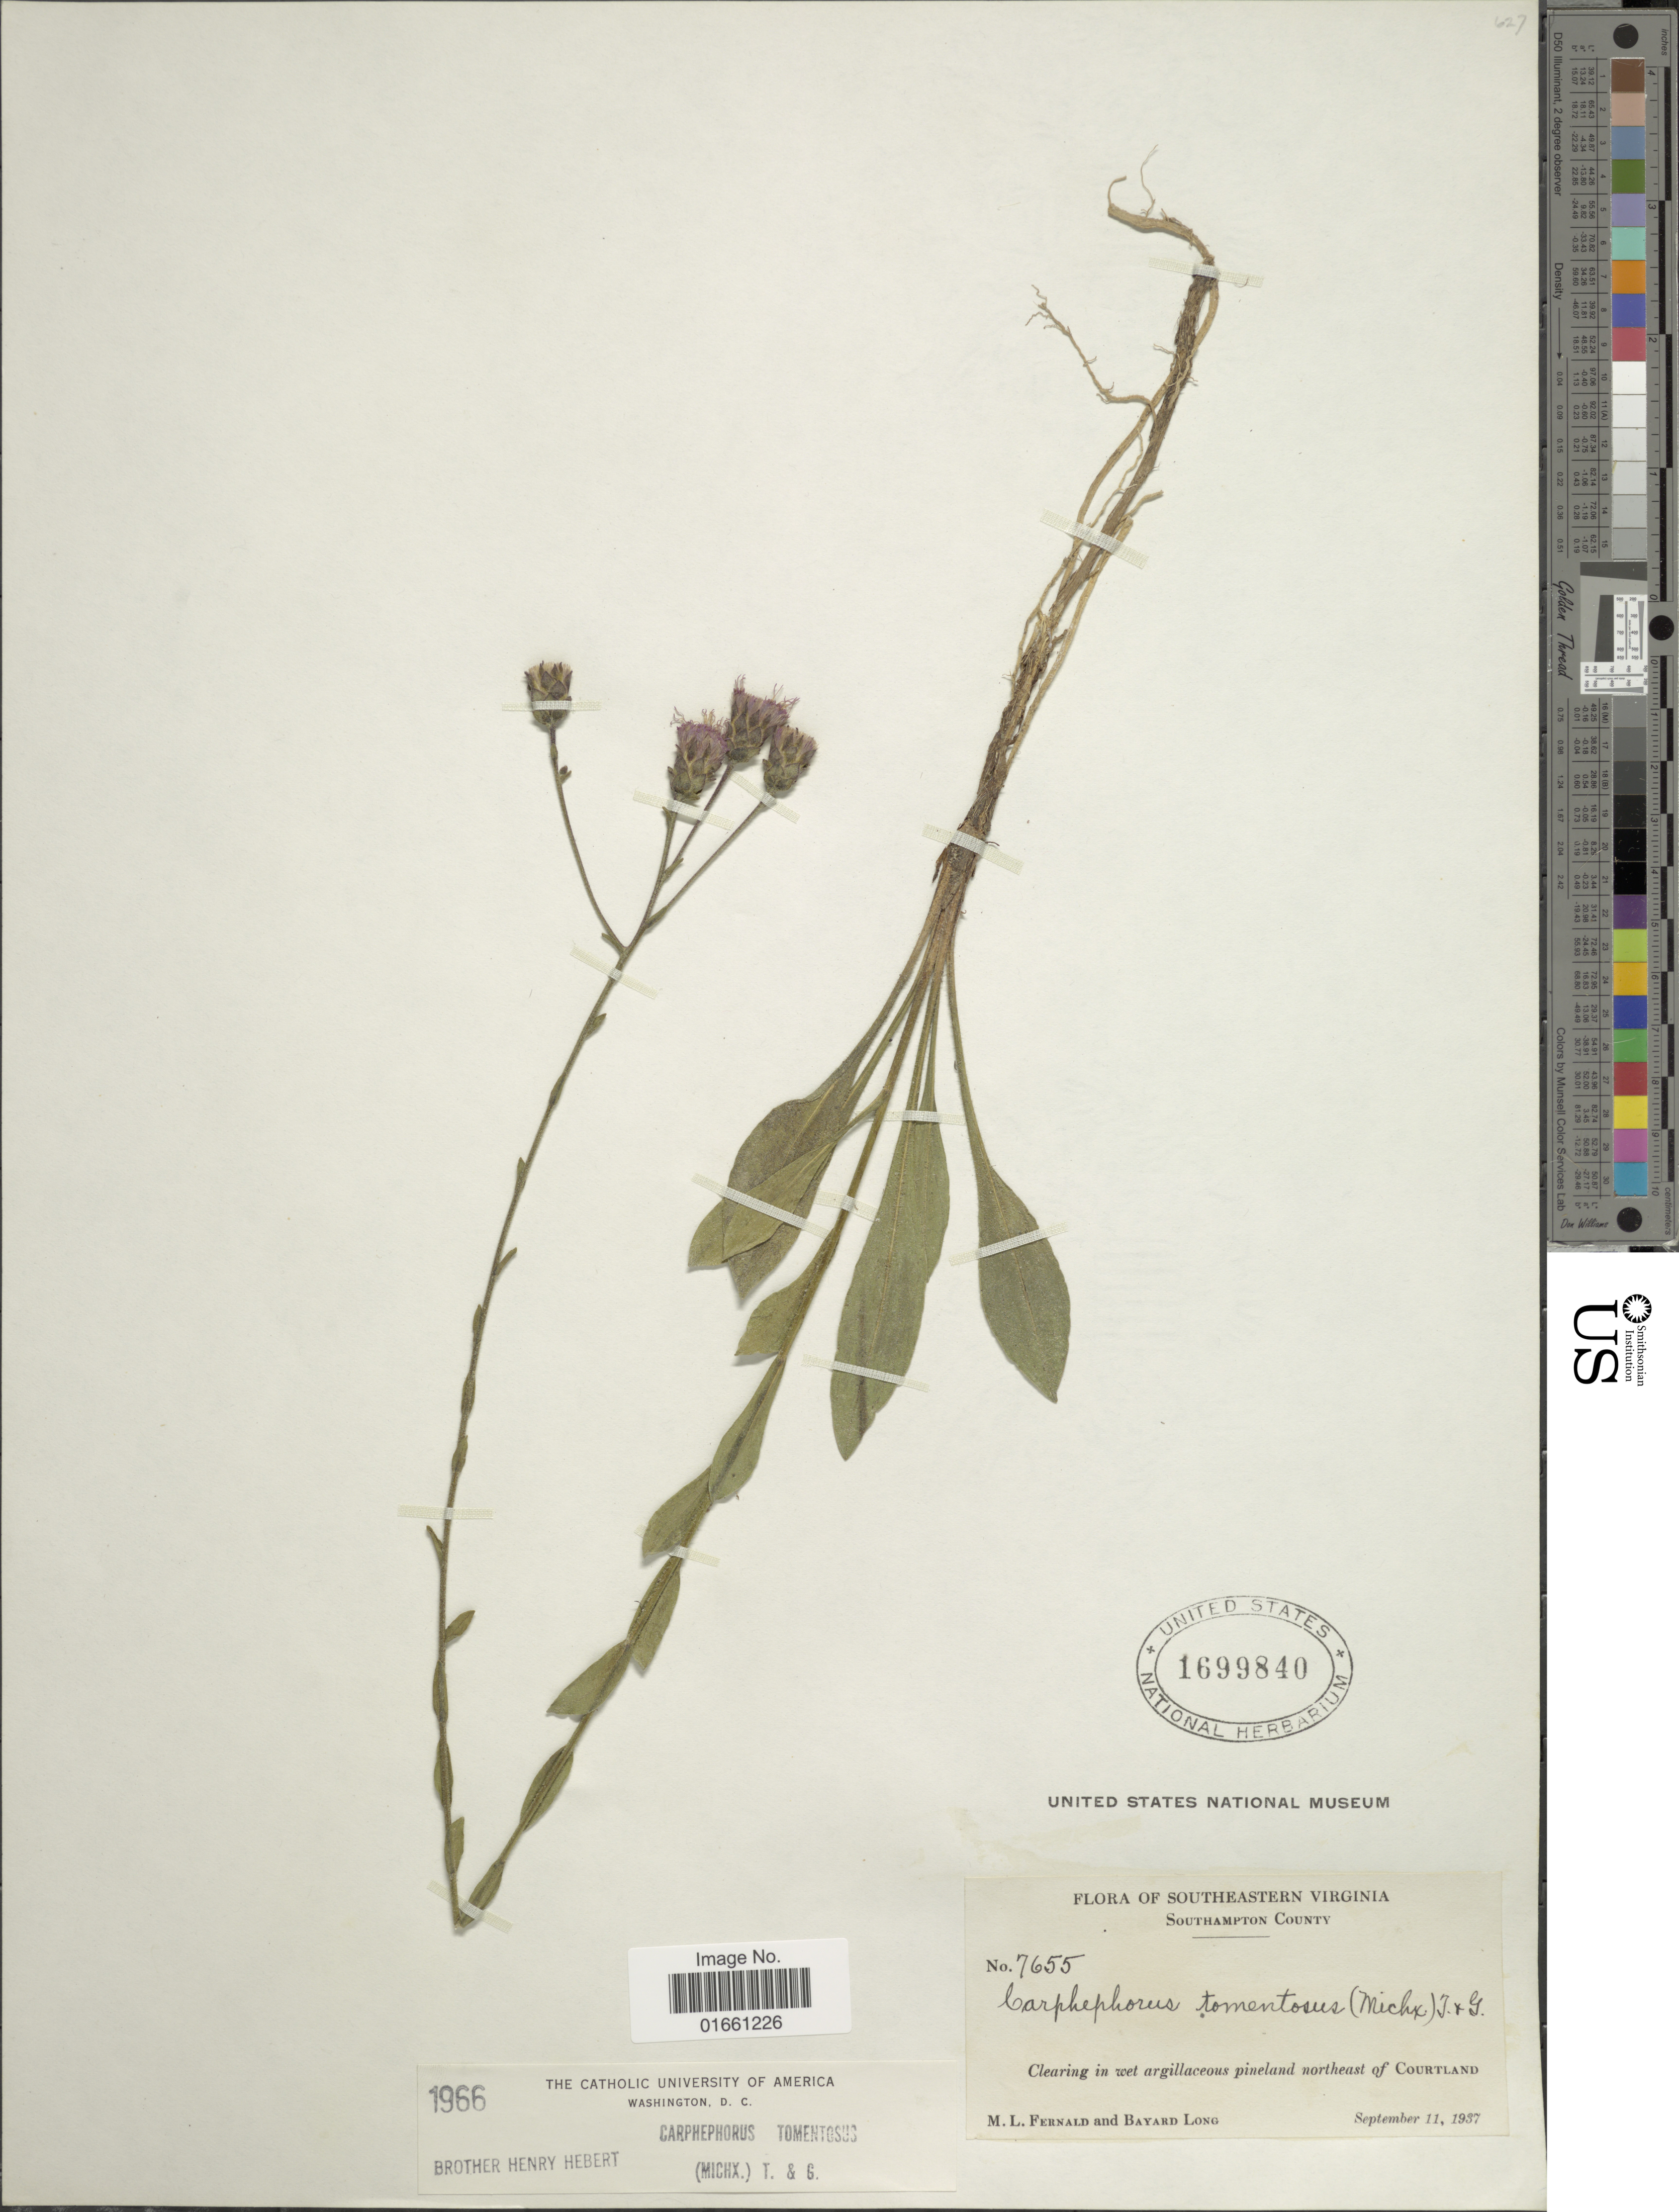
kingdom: Plantae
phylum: Tracheophyta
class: Magnoliopsida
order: Asterales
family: Asteraceae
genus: Carphephorus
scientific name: Carphephorus tomentosus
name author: (Michaux) Torr. & A. Gray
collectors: M. L. Fernald & B. Long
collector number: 7655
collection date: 1937-09-11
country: United States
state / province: Virginia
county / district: Southampton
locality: Southeastern Virginia, Southhampton County. Northeast of Courtland.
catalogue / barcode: US 1699840